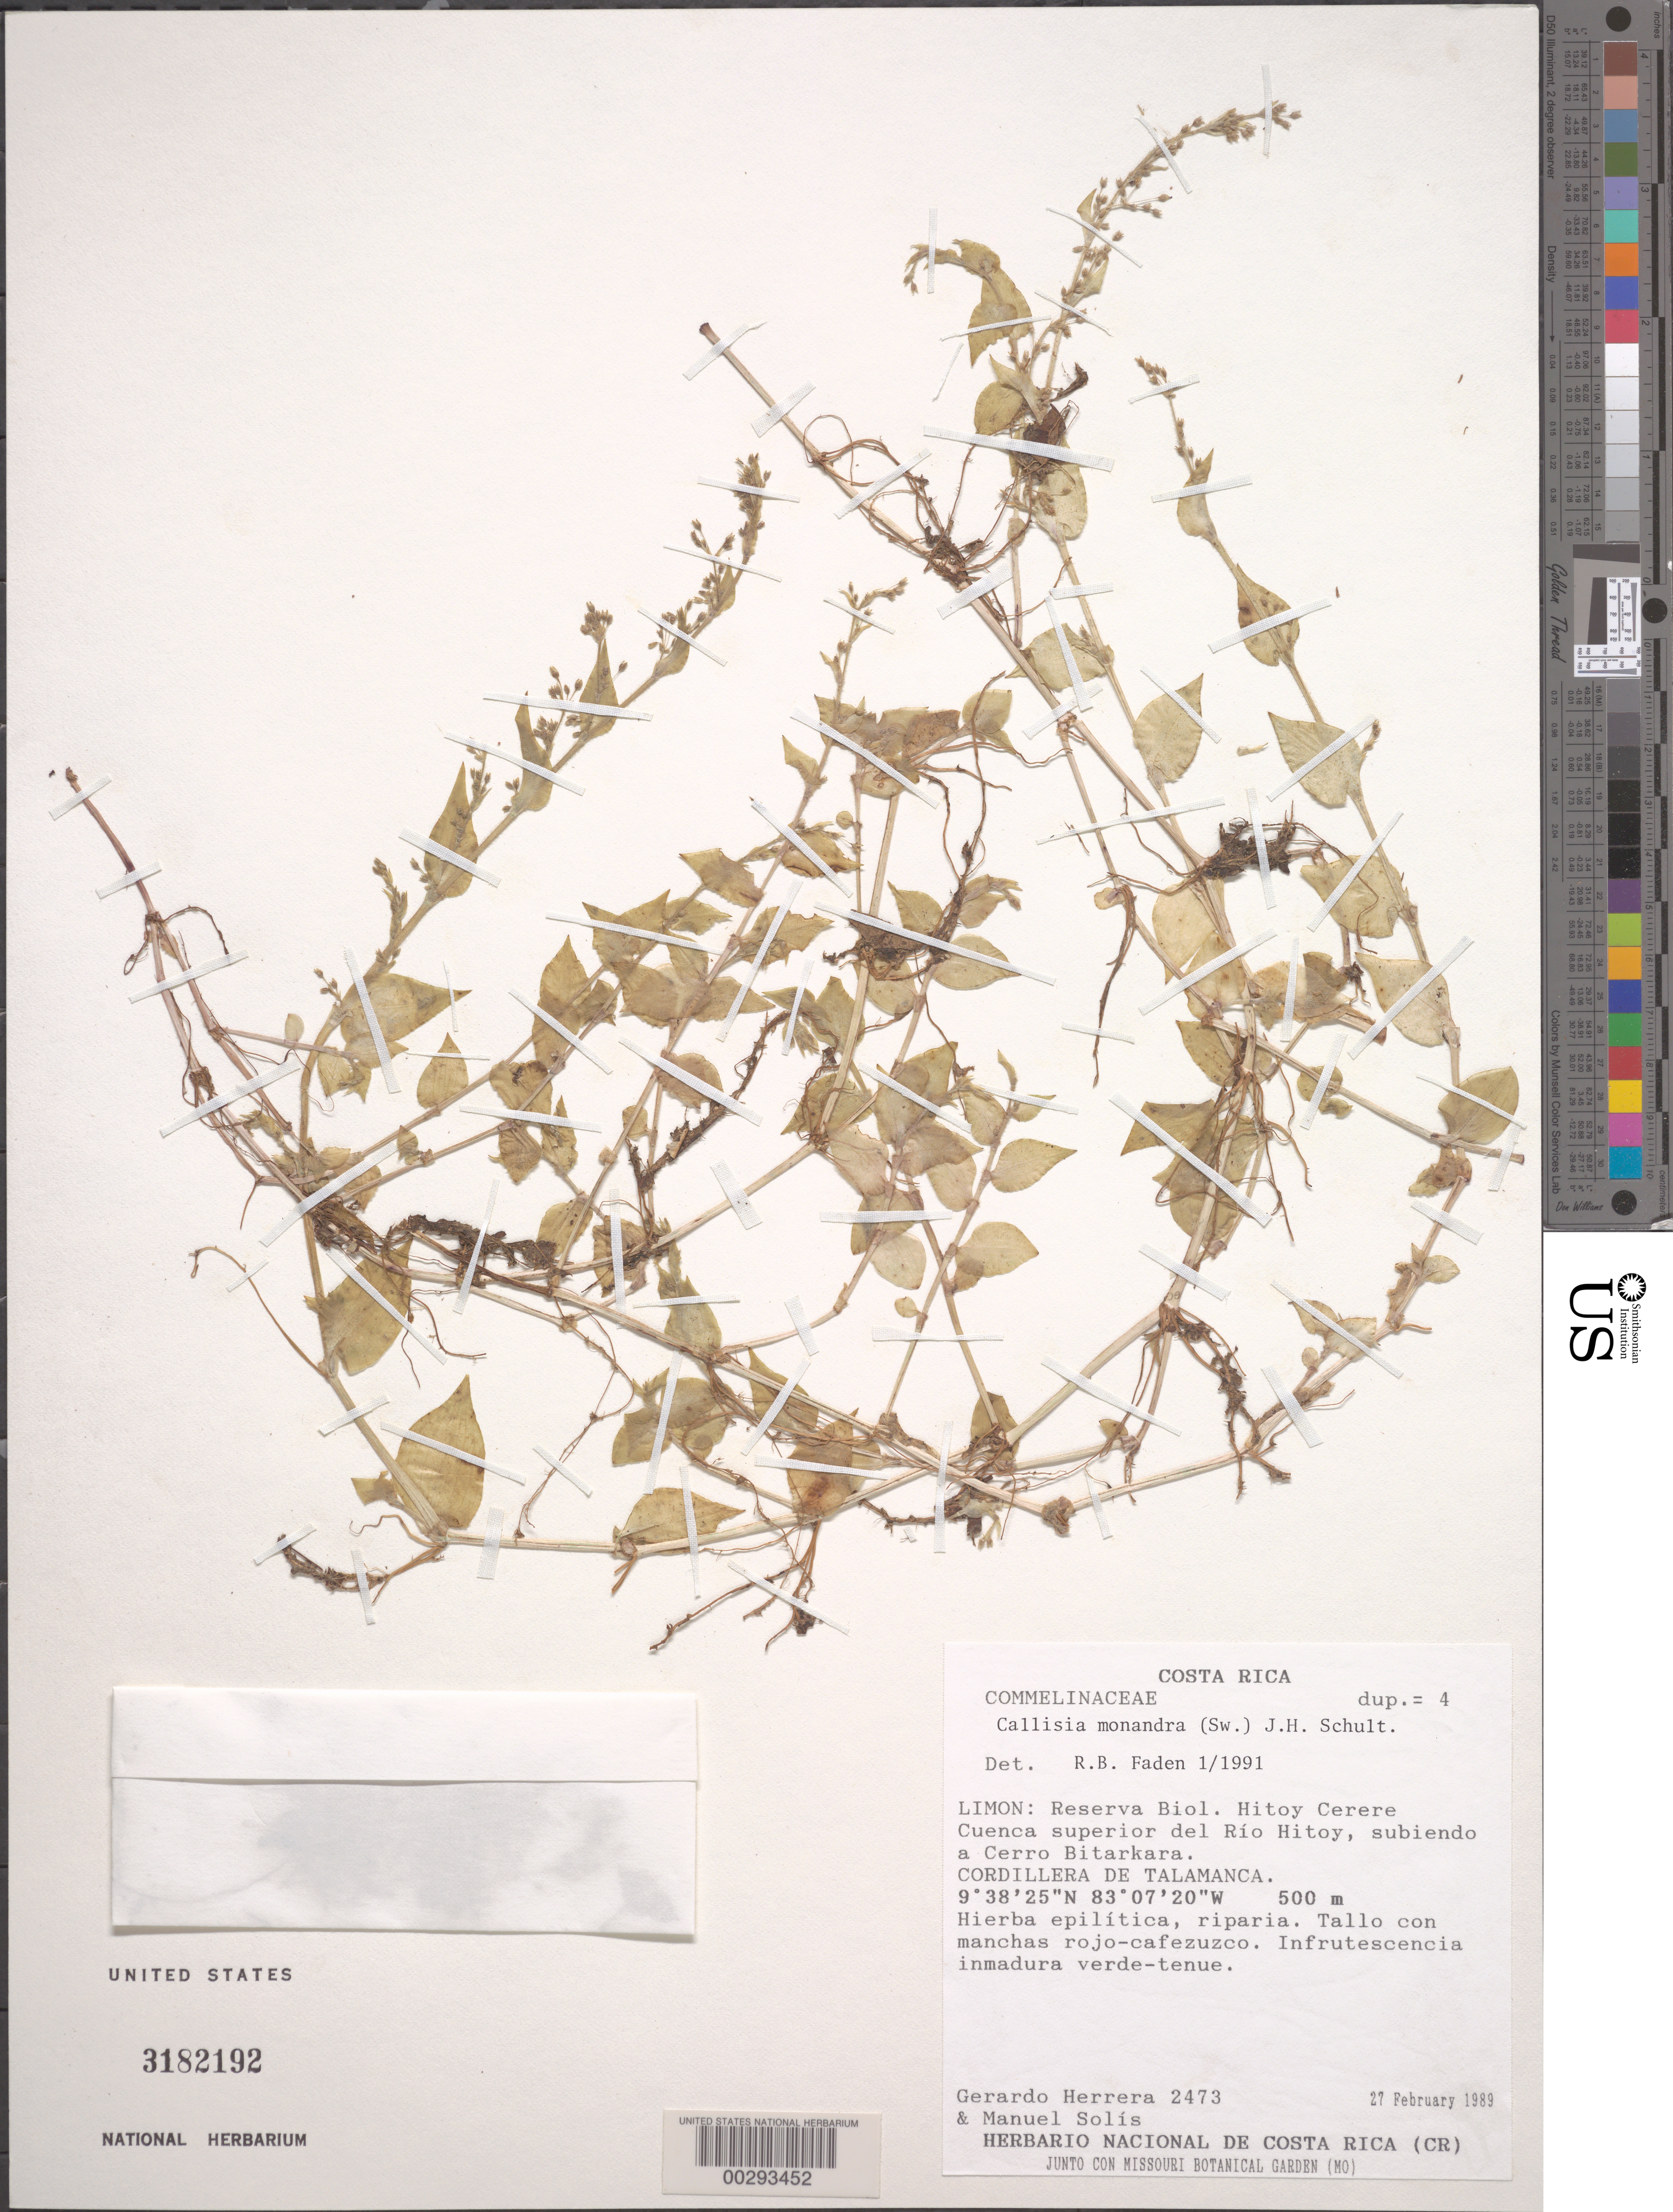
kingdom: Plantae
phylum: Tracheophyta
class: Liliopsida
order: Commelinales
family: Commelinaceae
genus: Callisia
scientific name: Callisia monandra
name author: (Sw.) Schult. & Schult. f.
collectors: G. Herrera Ch. & M. Acosta Solis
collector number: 2473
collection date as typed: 27 Feb 1989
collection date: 1989-02-27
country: Costa Rica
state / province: Limón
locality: Biological reserve hitoy cerere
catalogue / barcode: US 3182192